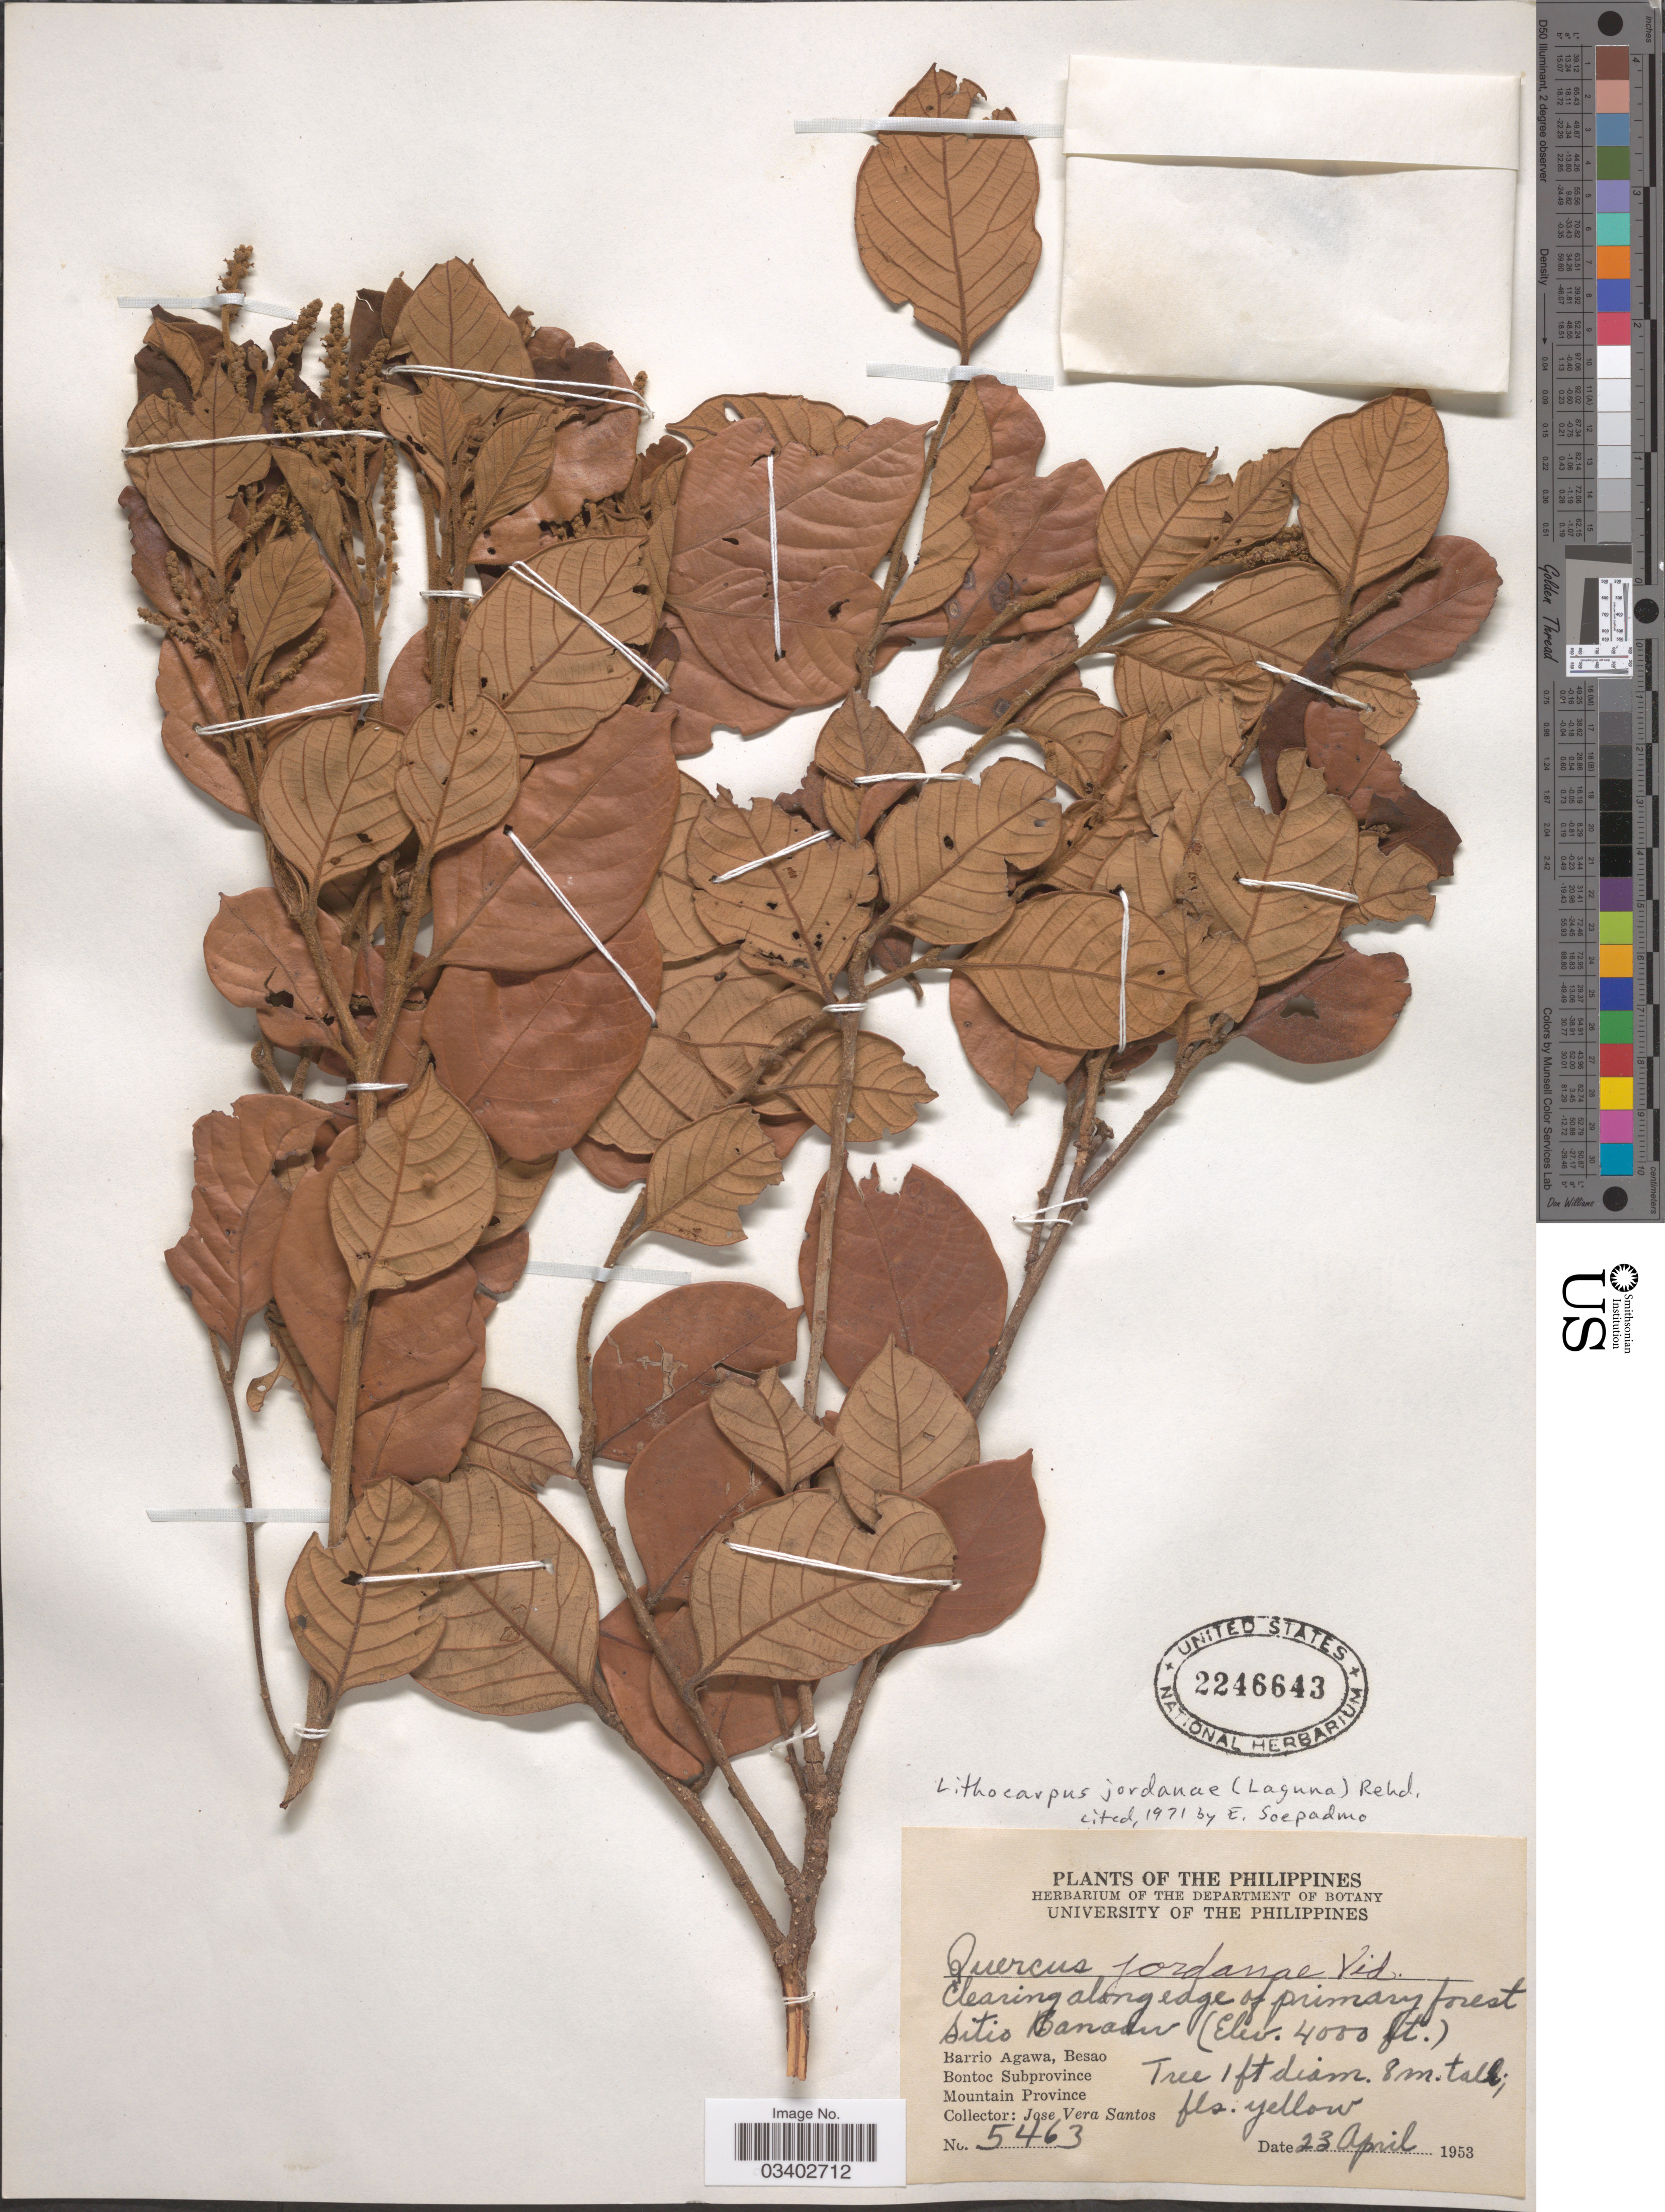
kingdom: Plantae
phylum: Tracheophyta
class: Magnoliopsida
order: Fagales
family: Fagaceae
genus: Lithocarpus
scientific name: Lithocarpus jordanae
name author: (Villanueva) Rehder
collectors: J. V. Santos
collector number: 5463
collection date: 1953-04-23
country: Philippines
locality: Clearing along edge of primary forest sitio Banaan. Barrio Agawa, Besao. Bontoc Subprovince. Mountain Province.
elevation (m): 1219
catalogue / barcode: US 2246643